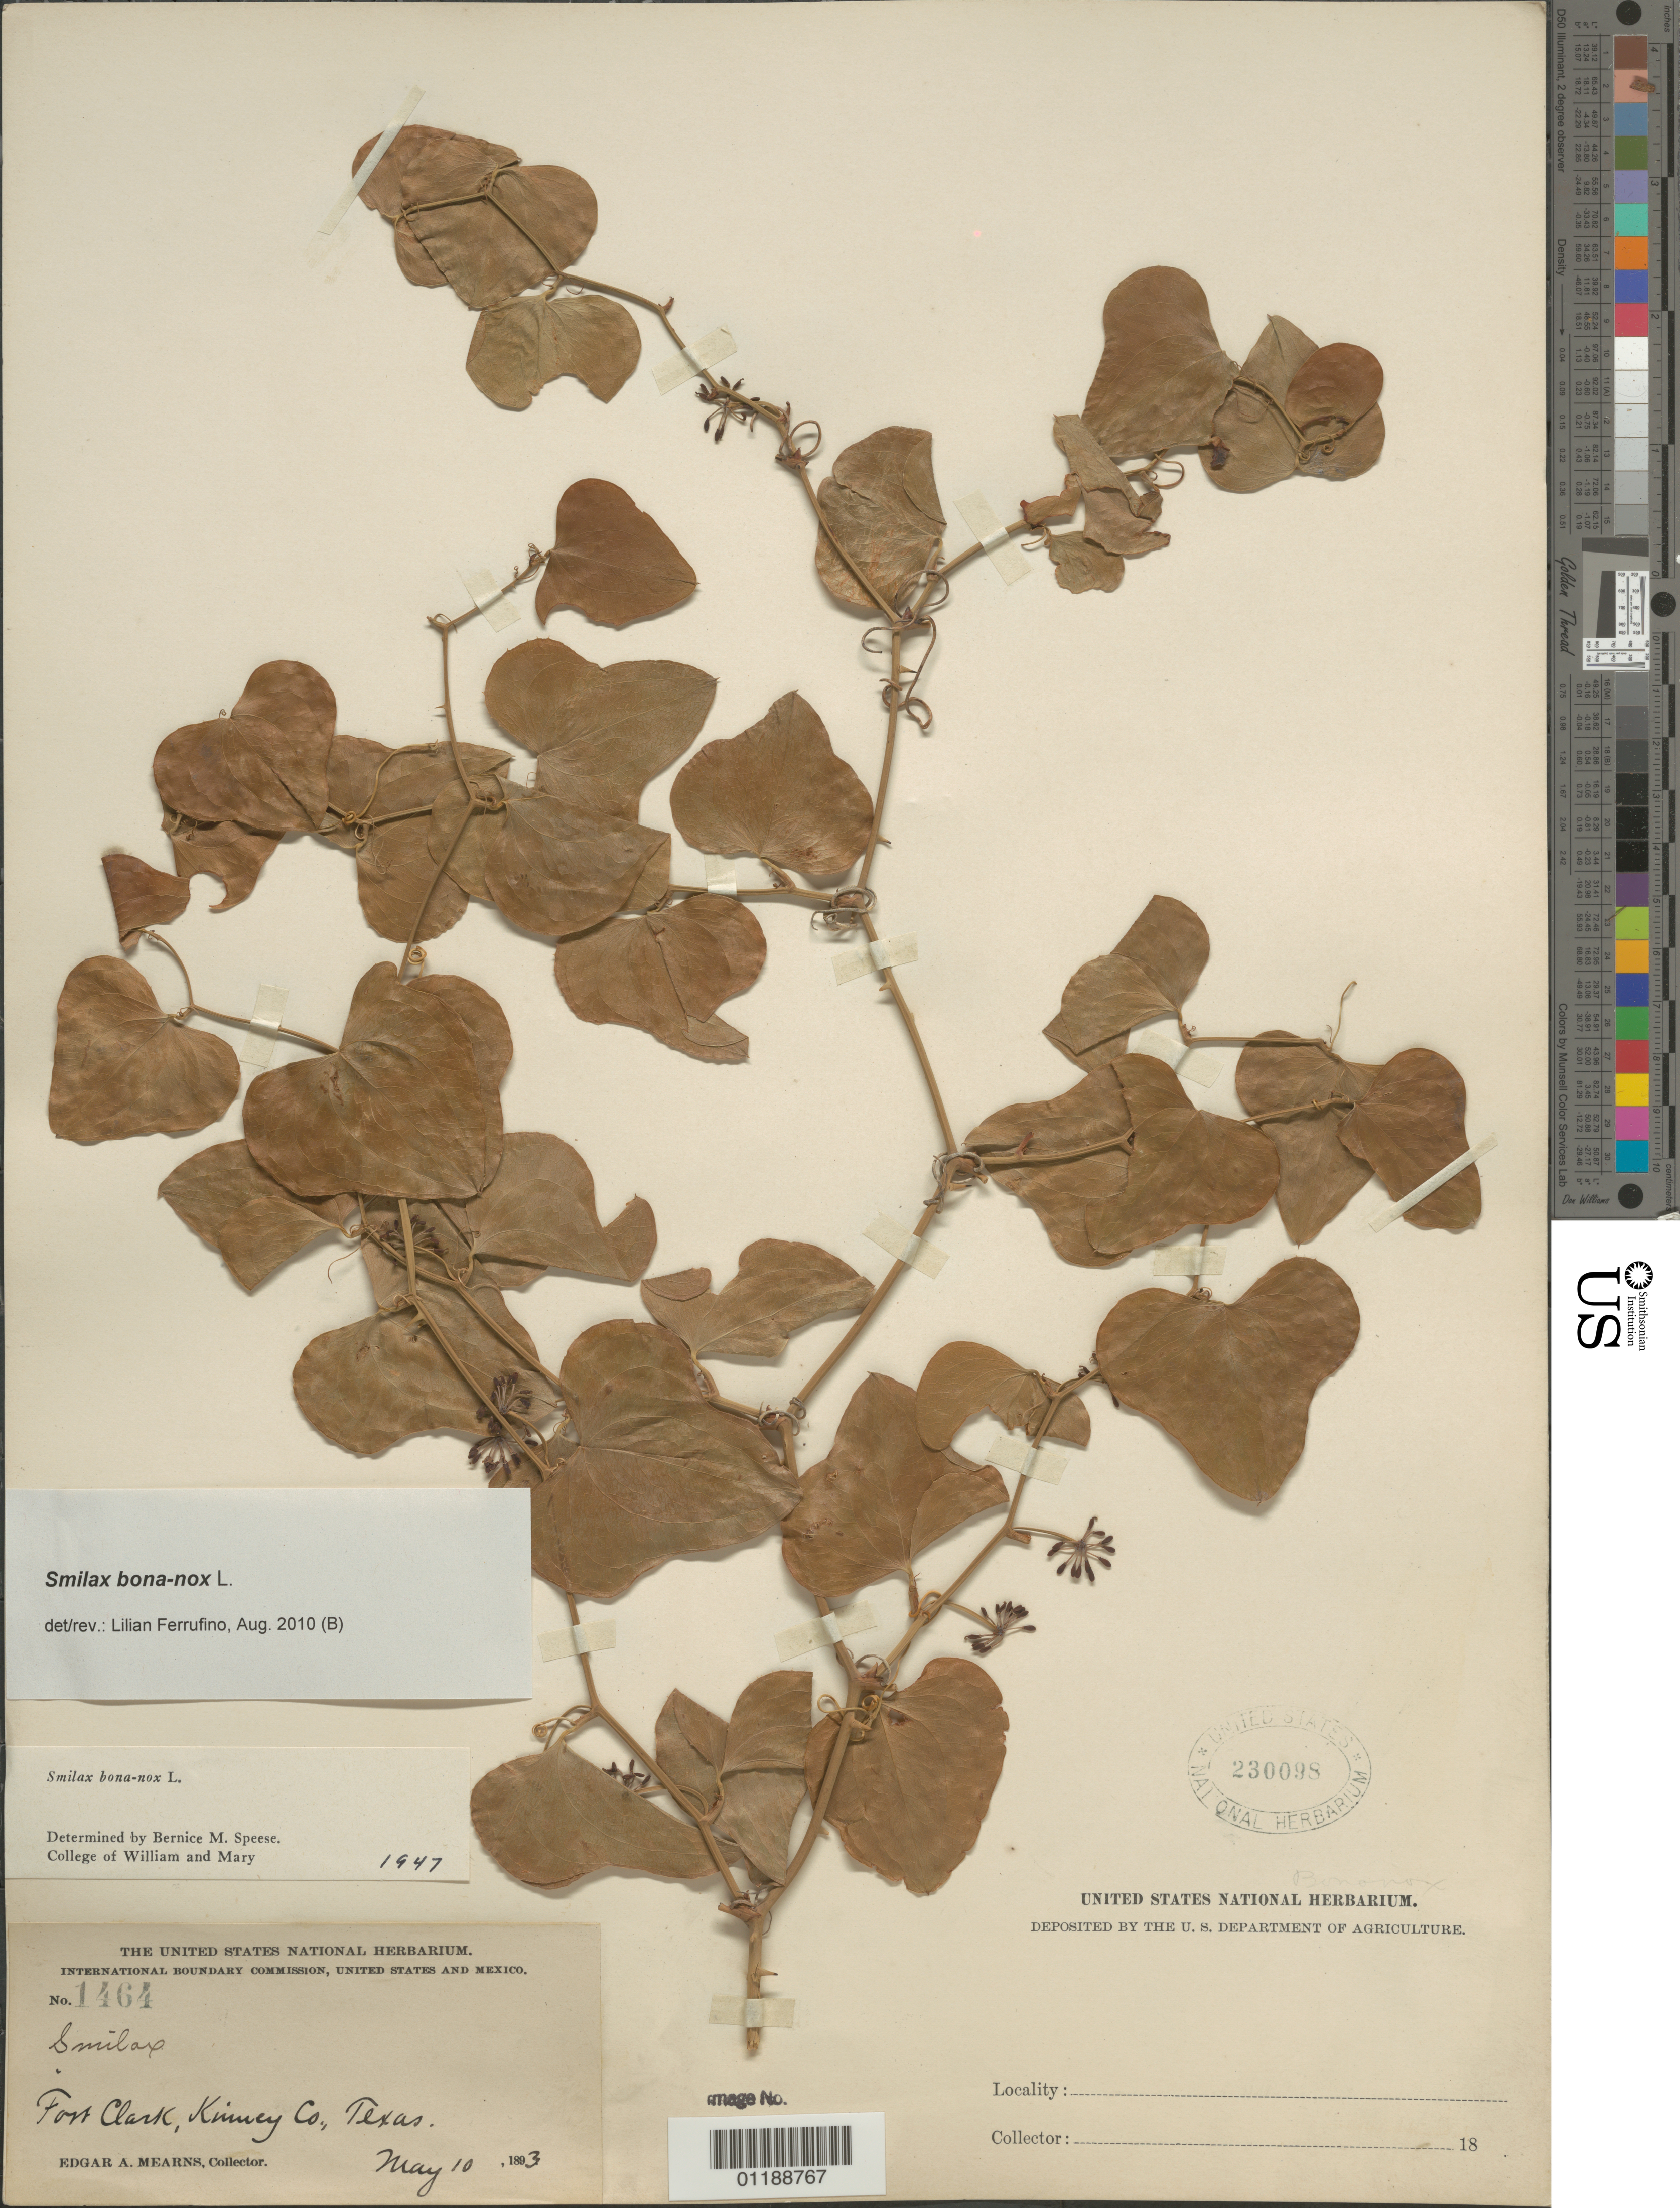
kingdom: Plantae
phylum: Tracheophyta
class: Liliopsida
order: Liliales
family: Smilacaceae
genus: Smilax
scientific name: Smilax bona-nox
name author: L.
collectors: E. A. Mearns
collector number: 1464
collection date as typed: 10 May 1893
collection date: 1893-05-10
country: United States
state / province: Texas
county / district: Kinney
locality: Fort Clark.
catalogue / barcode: US 230098